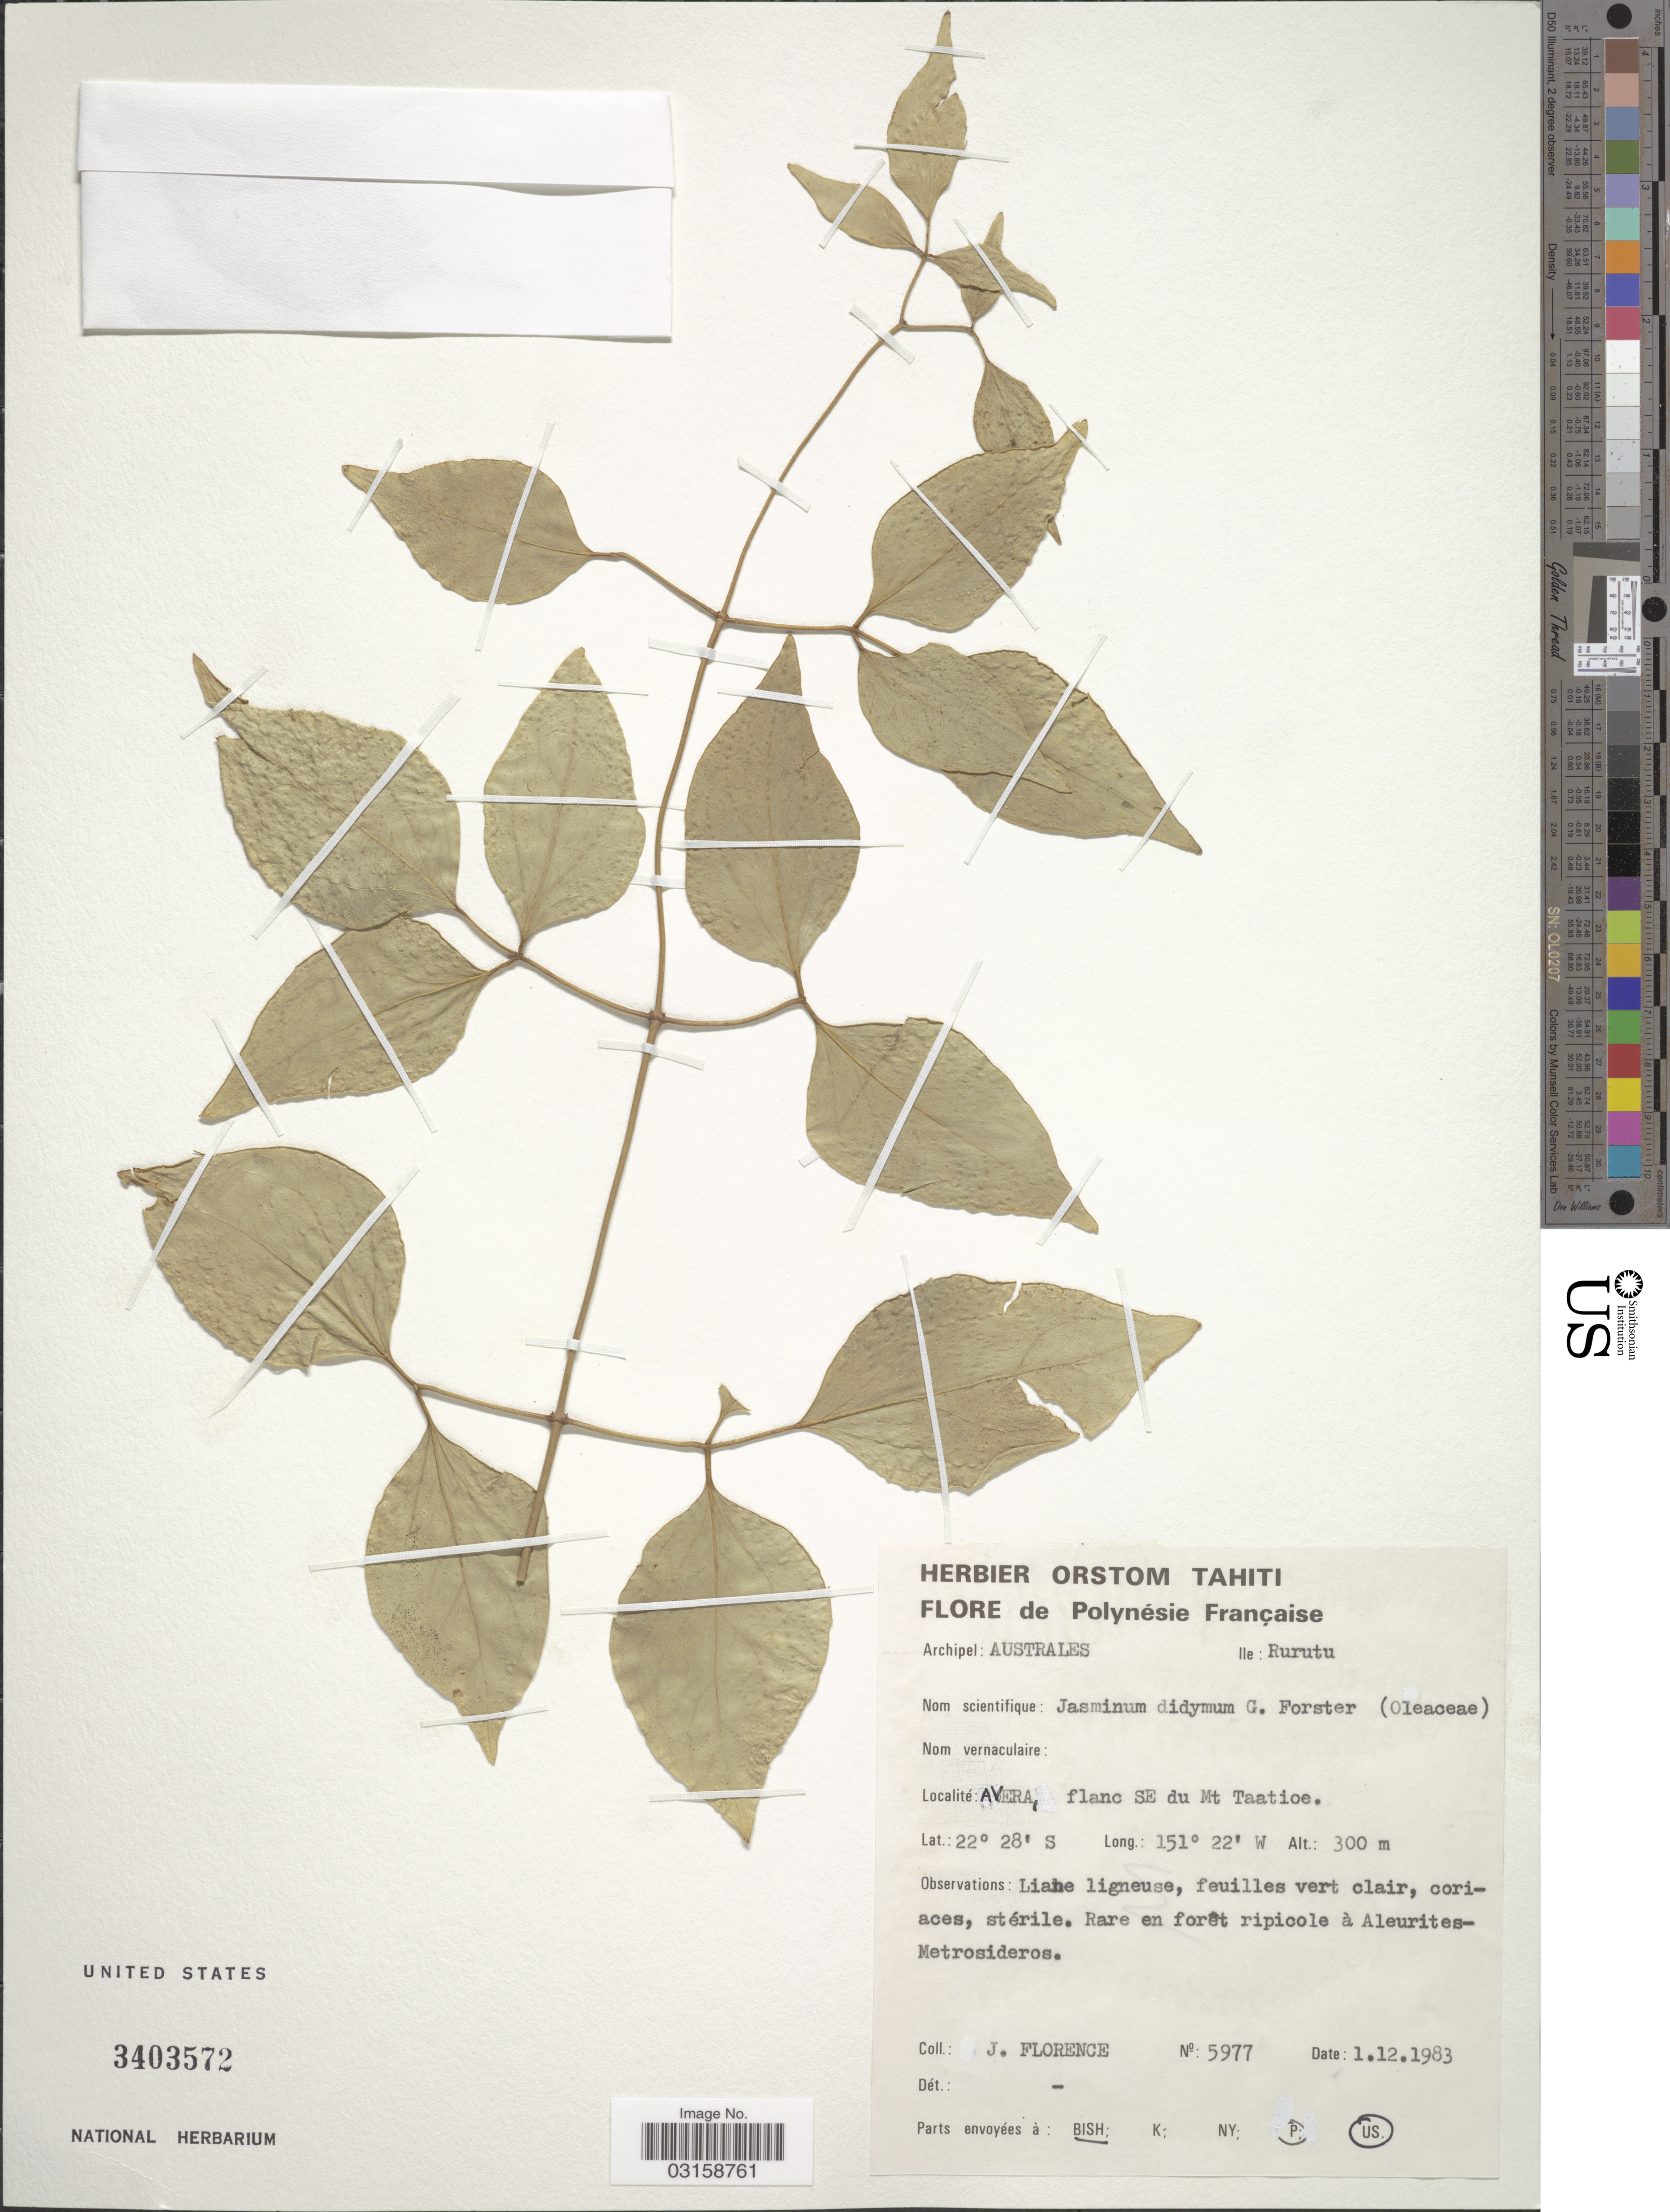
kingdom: Plantae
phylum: Tracheophyta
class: Magnoliopsida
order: Lamiales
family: Oleaceae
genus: Jasminum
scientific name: Jasminum didymum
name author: G. Forst.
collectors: J. Florence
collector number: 5977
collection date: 1983-12-01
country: French Polynesia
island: Rurutu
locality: Archipel: Australes. Ile: Rurutu. Avera, flanc SE du Mt Taatioe.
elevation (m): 300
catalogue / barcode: US 3403572